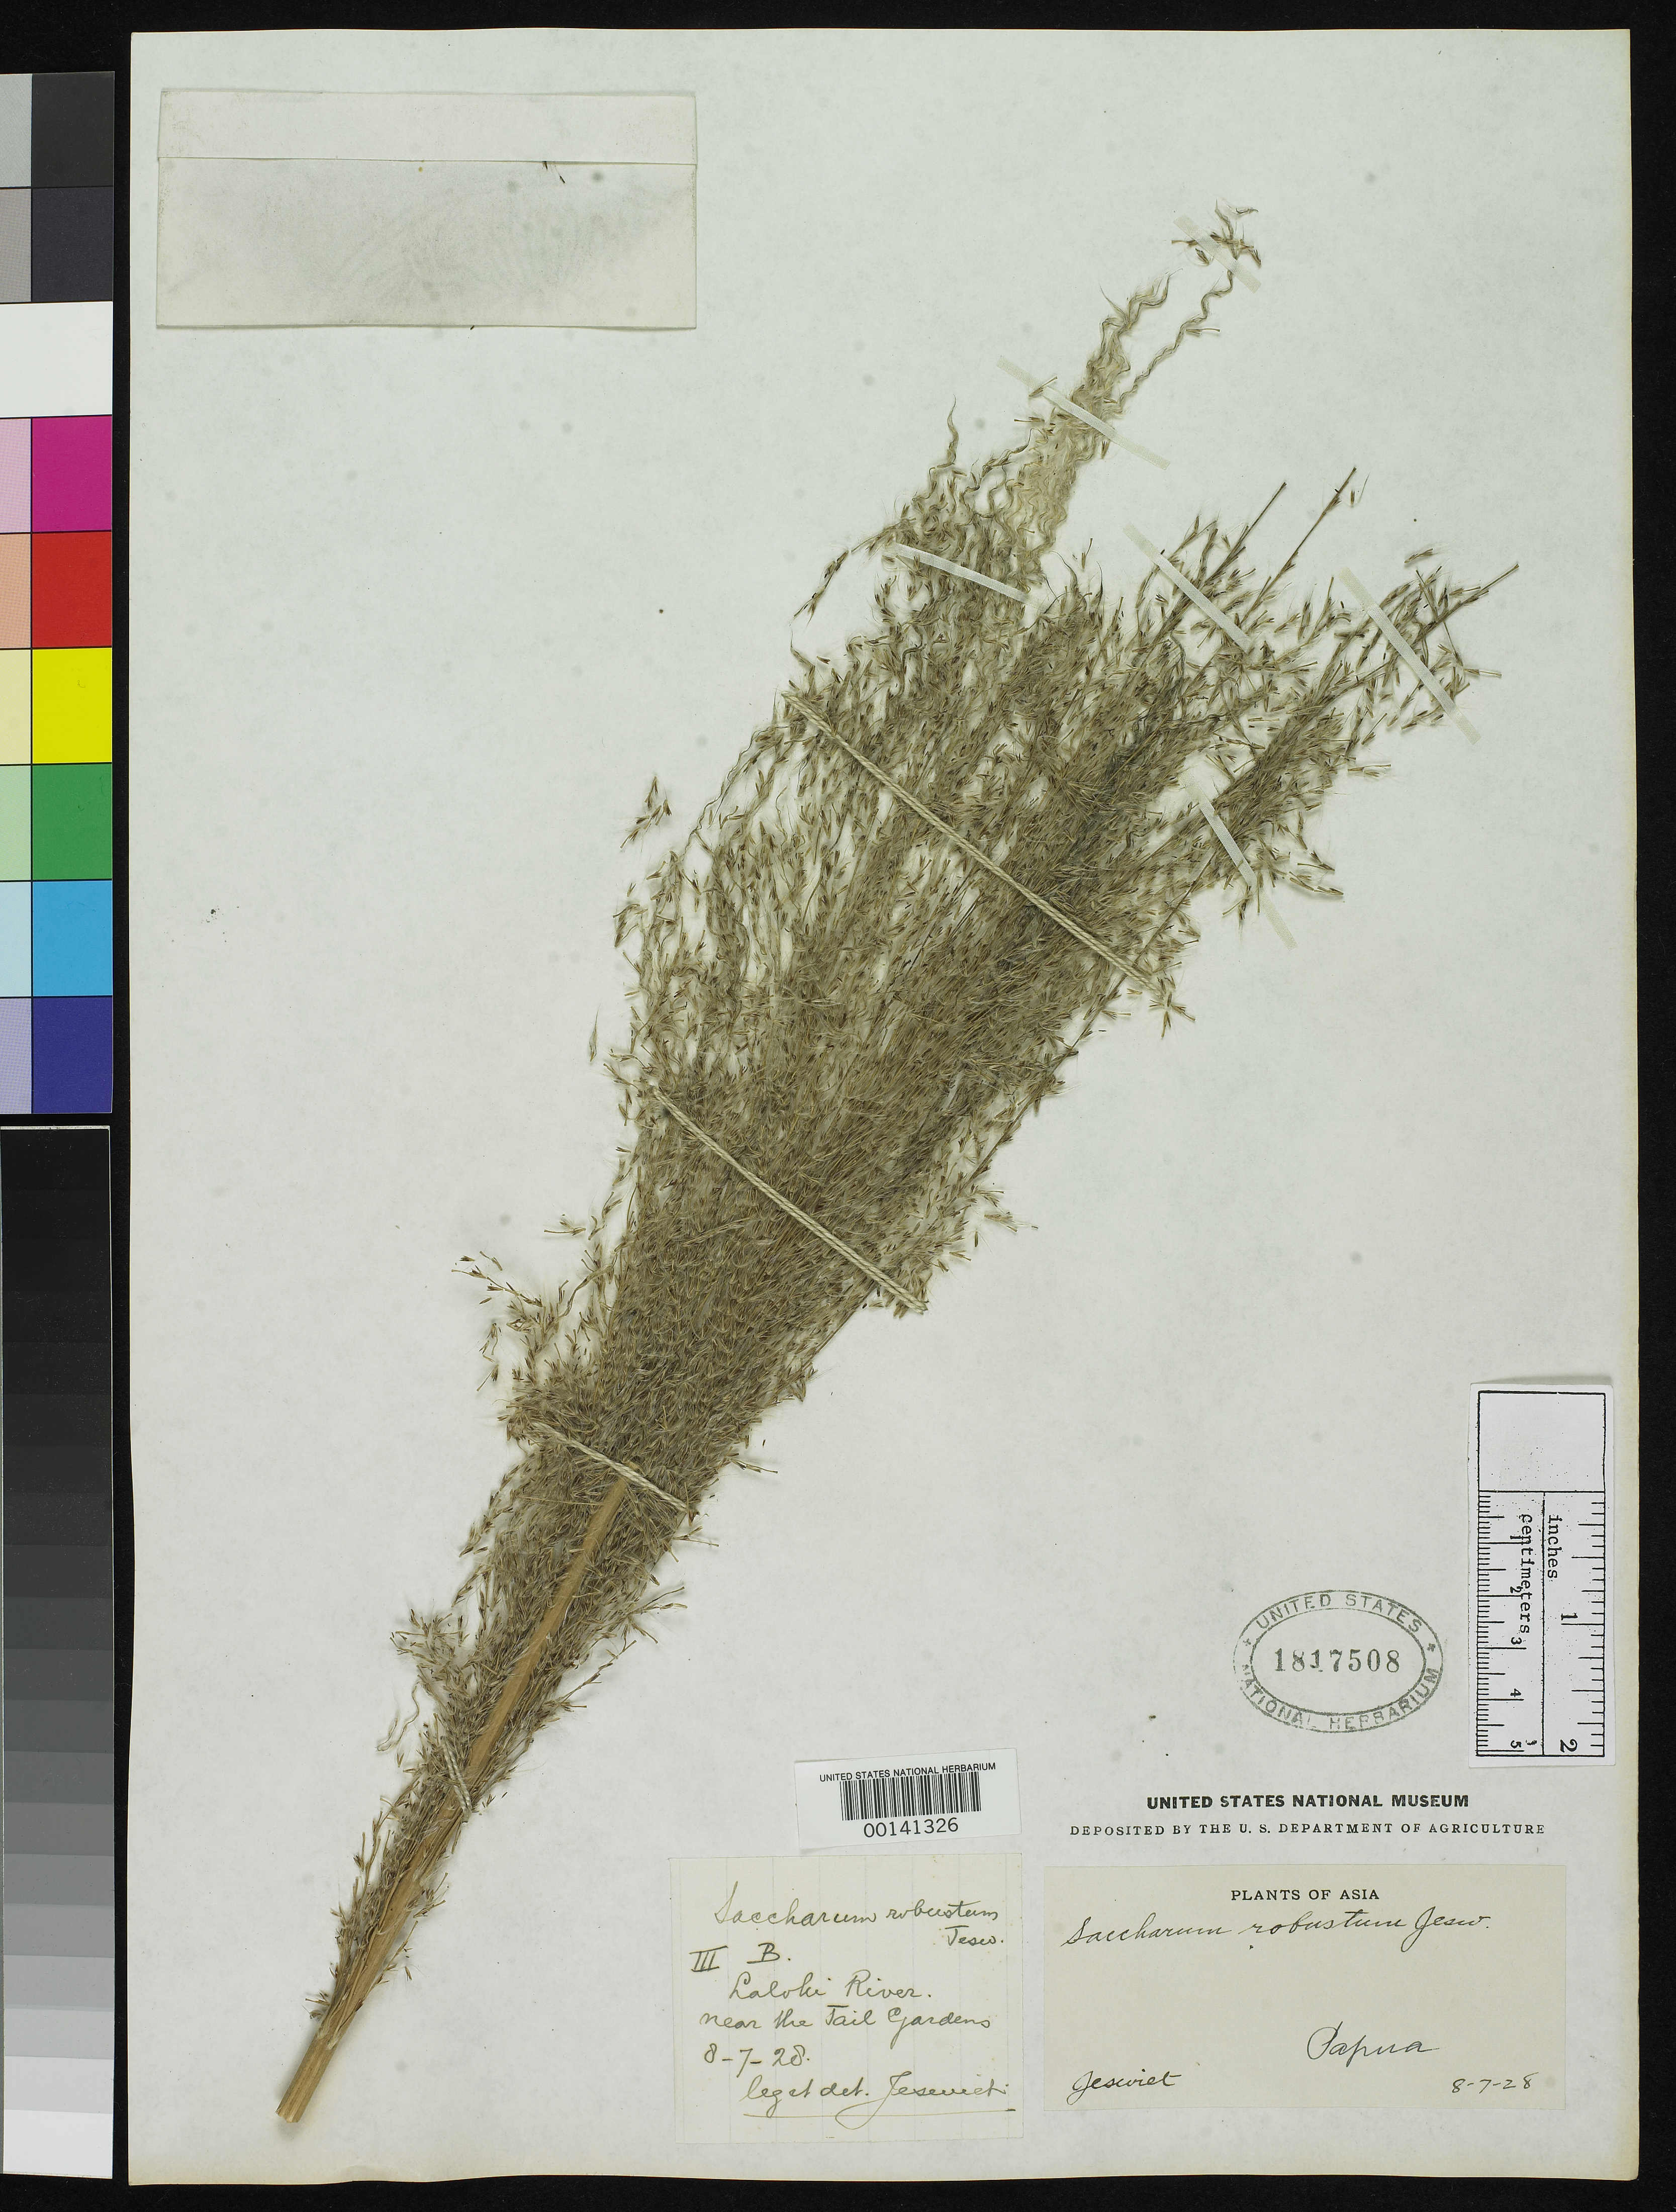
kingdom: Plantae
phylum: Tracheophyta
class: Liliopsida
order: Poales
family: Poaceae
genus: Saccharum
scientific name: Saccharum robustum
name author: Brandes & Jeswiet in Grassl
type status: Holotype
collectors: J. Jeswiet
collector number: III B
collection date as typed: Jun 1928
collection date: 1928-06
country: Papua New Guinea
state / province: Central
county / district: Port Moresby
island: New Guinea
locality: Port Moresby, Laloki River, near jail gardens.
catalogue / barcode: US 1817508